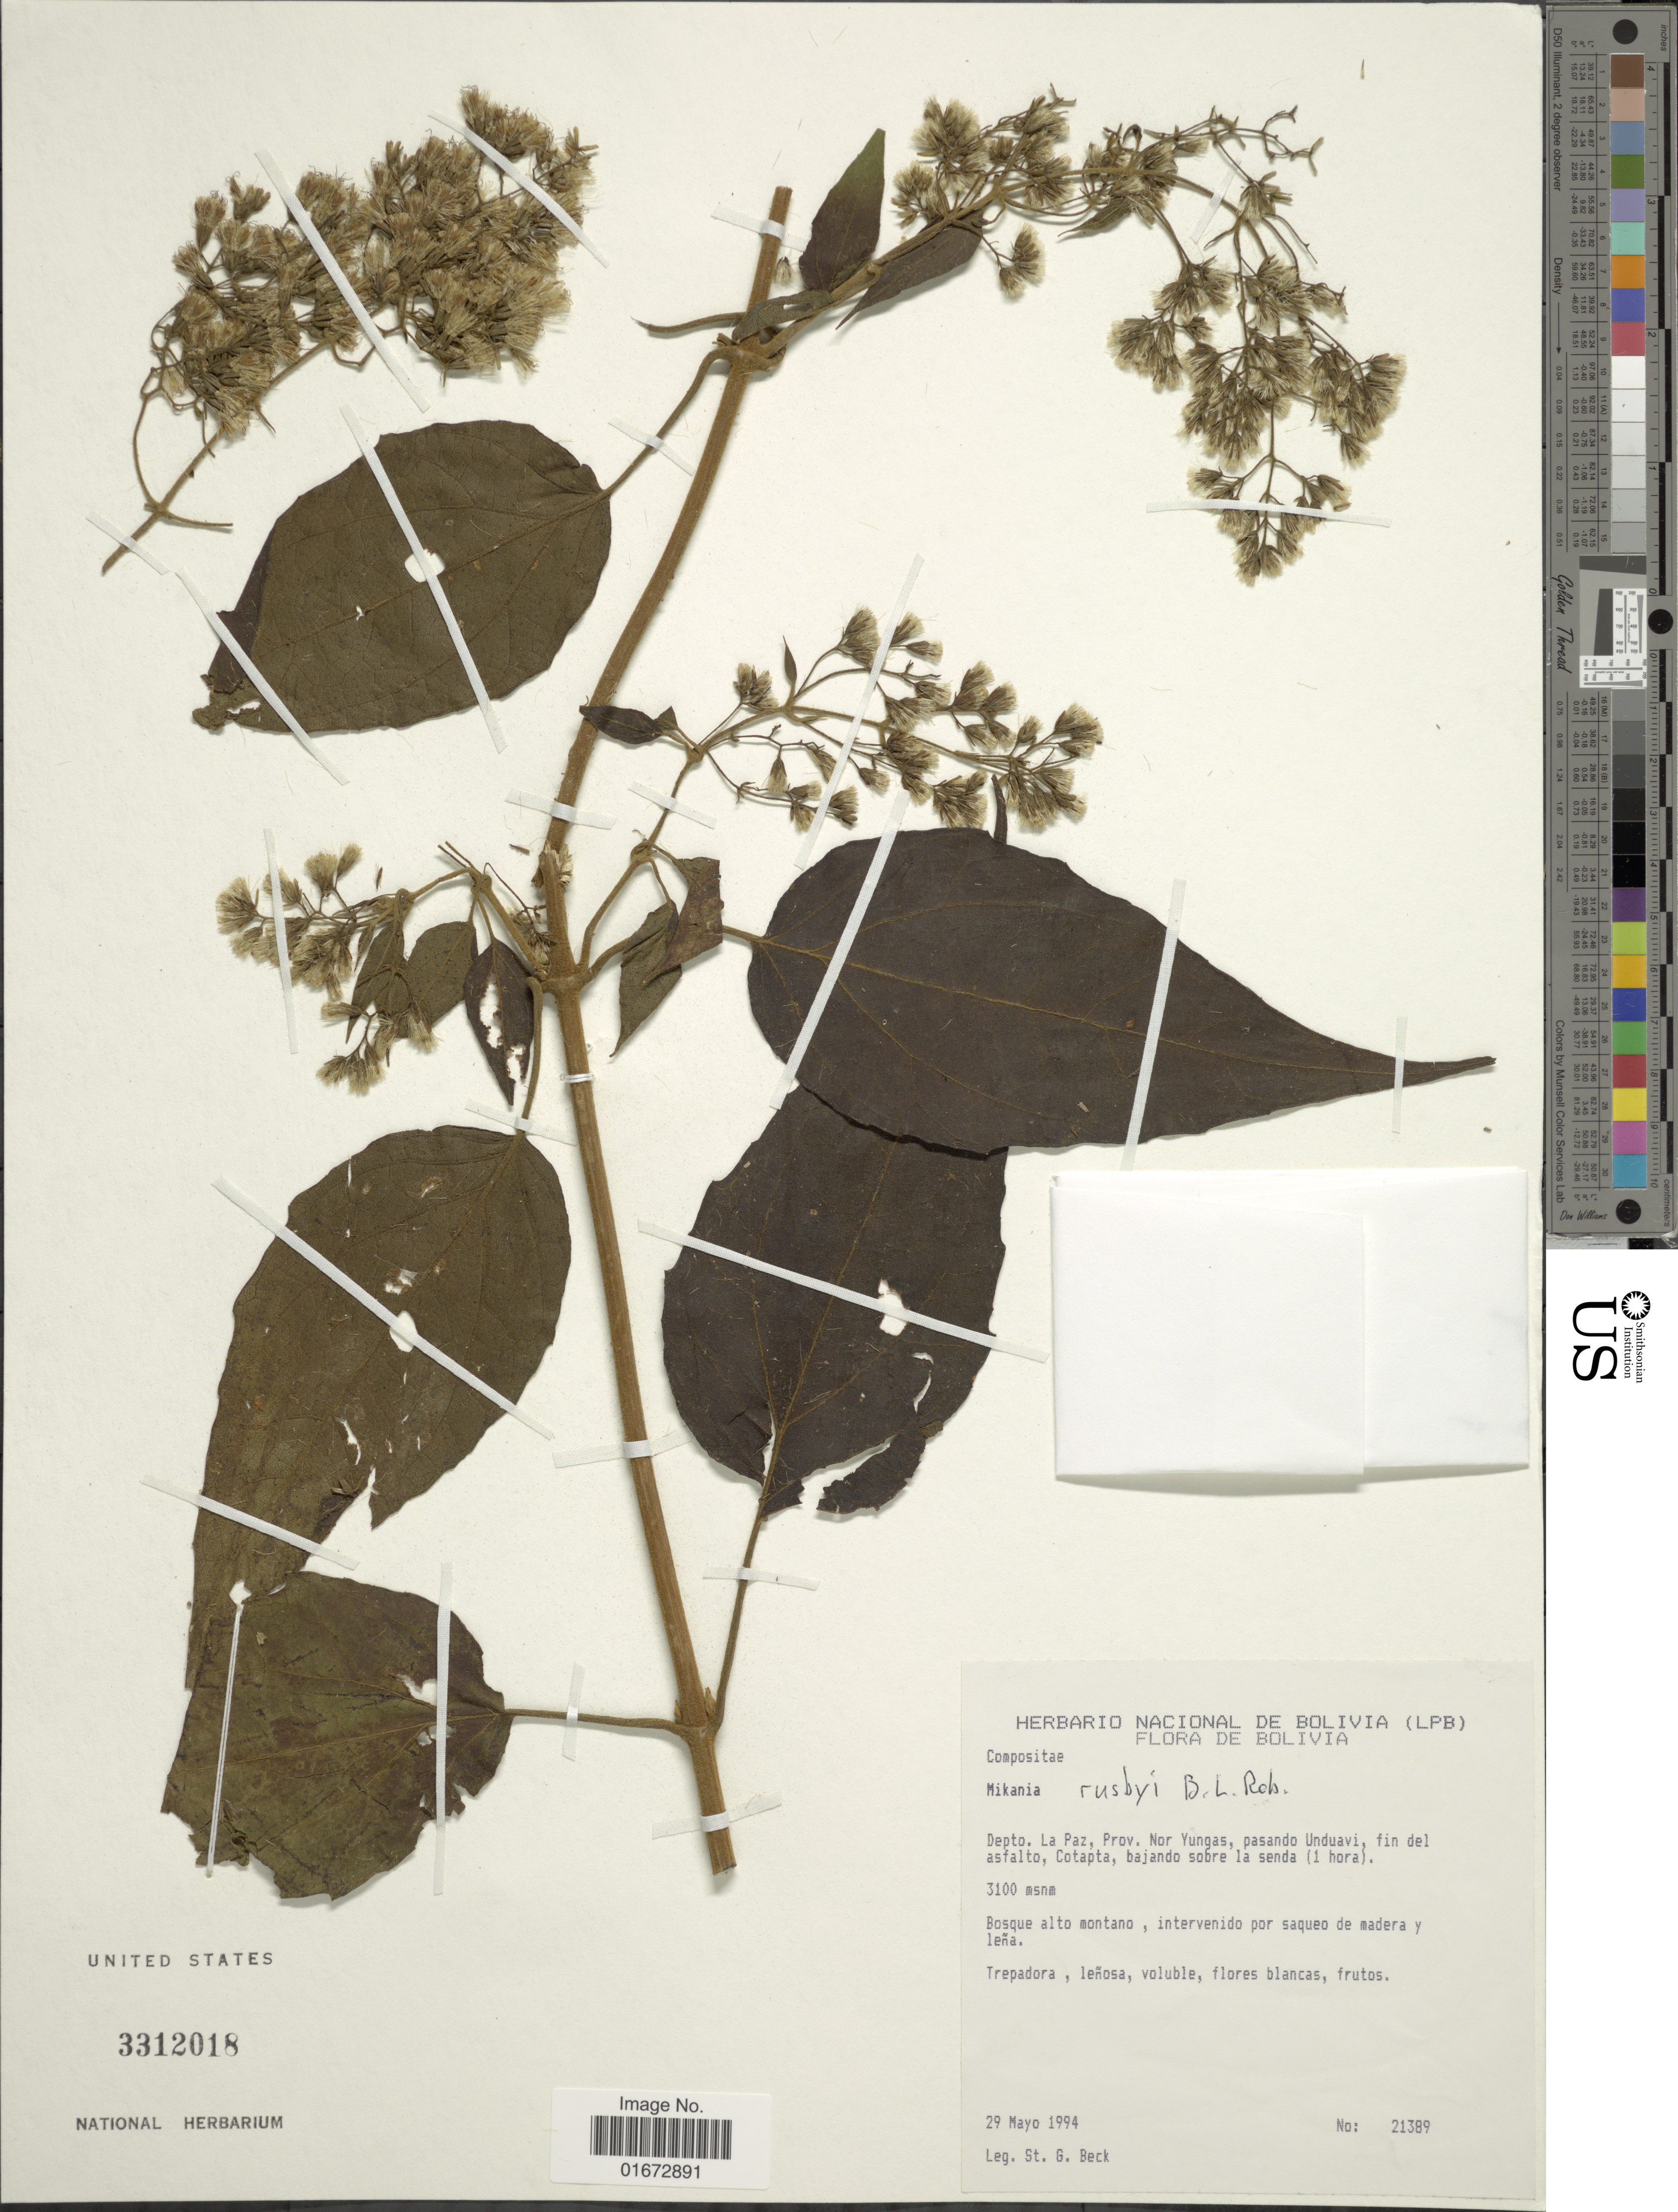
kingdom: Plantae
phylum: Tracheophyta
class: Magnoliopsida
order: Asterales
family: Asteraceae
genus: Mikania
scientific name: Mikania rusbyi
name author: B.L. Rob.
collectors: S. G. Beck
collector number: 21389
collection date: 1994-05-29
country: Bolivia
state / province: La Paz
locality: Depto. La Paz, Prov. Nor Yungas, pasando Undiavi, fin del asfalto, Cotapata, bajando sobre la senda (1 hora)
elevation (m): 3100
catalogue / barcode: US 3312018